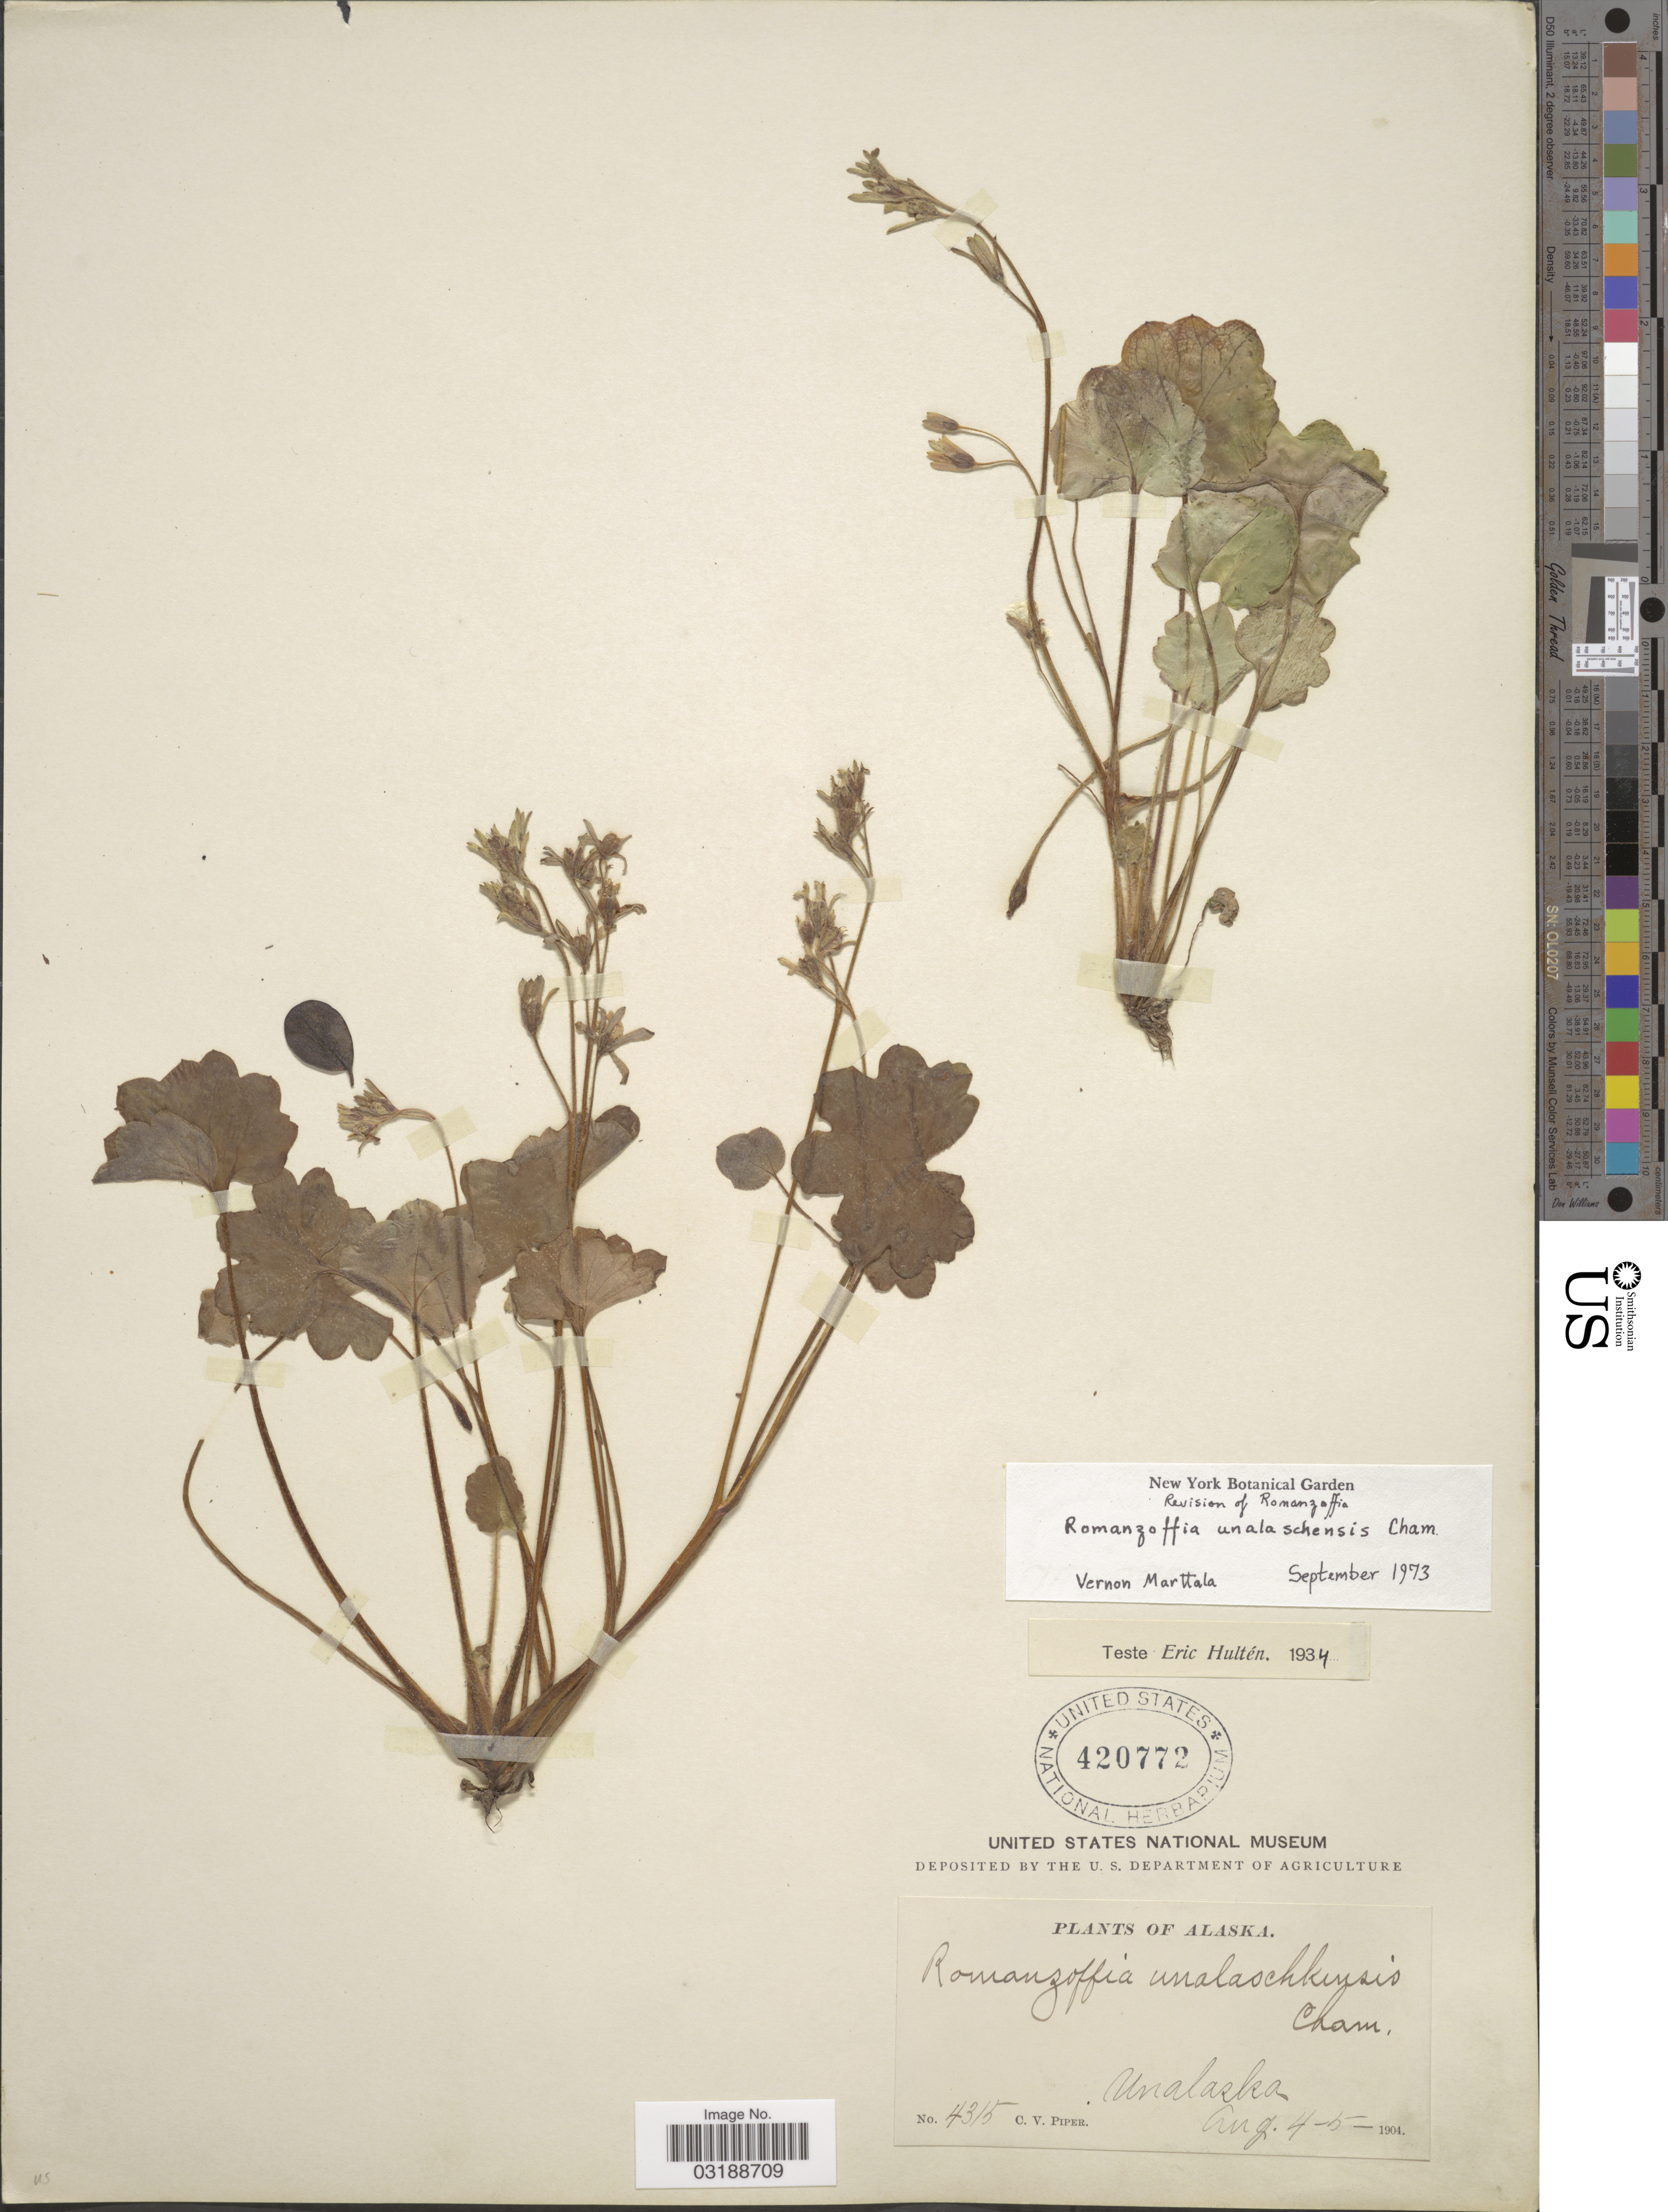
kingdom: Plantae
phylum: Tracheophyta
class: Magnoliopsida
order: Boraginales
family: Hydrophyllaceae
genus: Romanzoffia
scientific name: Romanzoffia unalaschcensis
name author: Cham.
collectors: C. V. Piper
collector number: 4315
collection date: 1904-08-04/1904-08-05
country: United States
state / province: Alaska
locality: Unalaska.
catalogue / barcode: US 420772